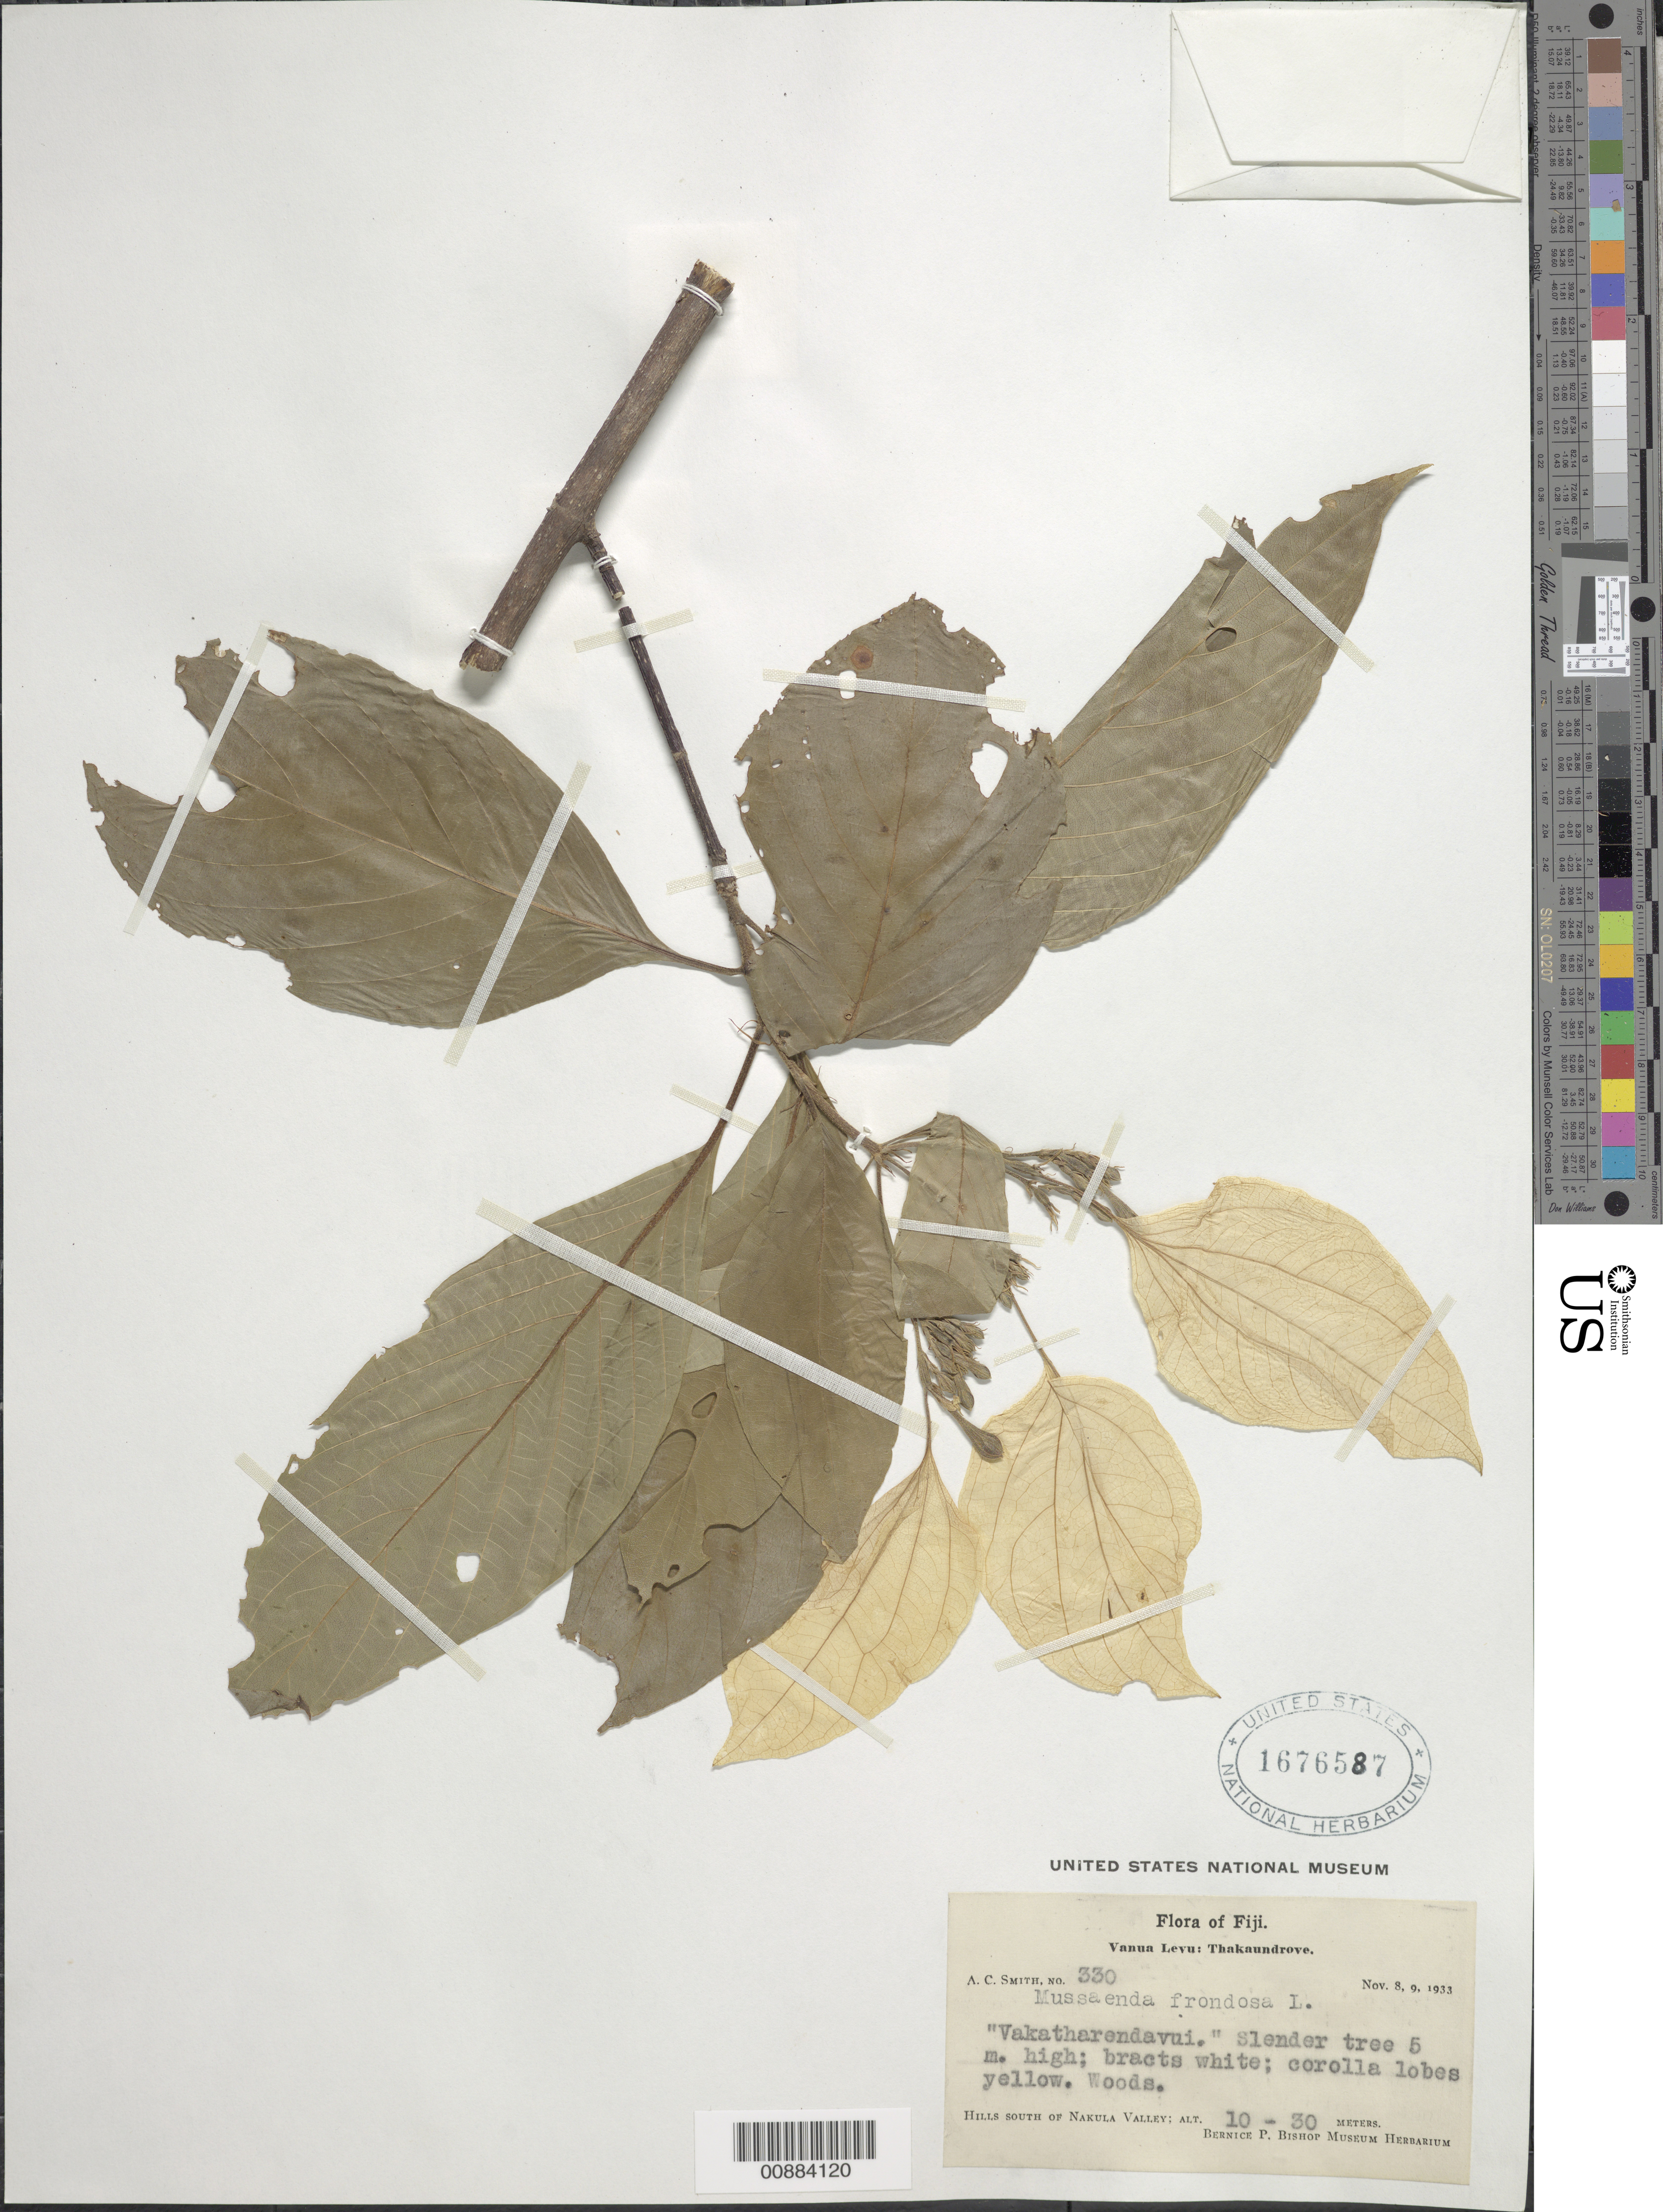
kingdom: Plantae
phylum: Tracheophyta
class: Magnoliopsida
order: Gentianales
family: Rubiaceae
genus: Mussaenda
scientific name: Mussaenda frondosa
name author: L.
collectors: C. A. Smith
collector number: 330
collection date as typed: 08 Nov 1933 and 09 Nov 1933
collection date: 1933-11-08,1933-11-09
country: Fiji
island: Vanua Levu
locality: Hills S of Nakula Valley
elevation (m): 10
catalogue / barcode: US 1676587